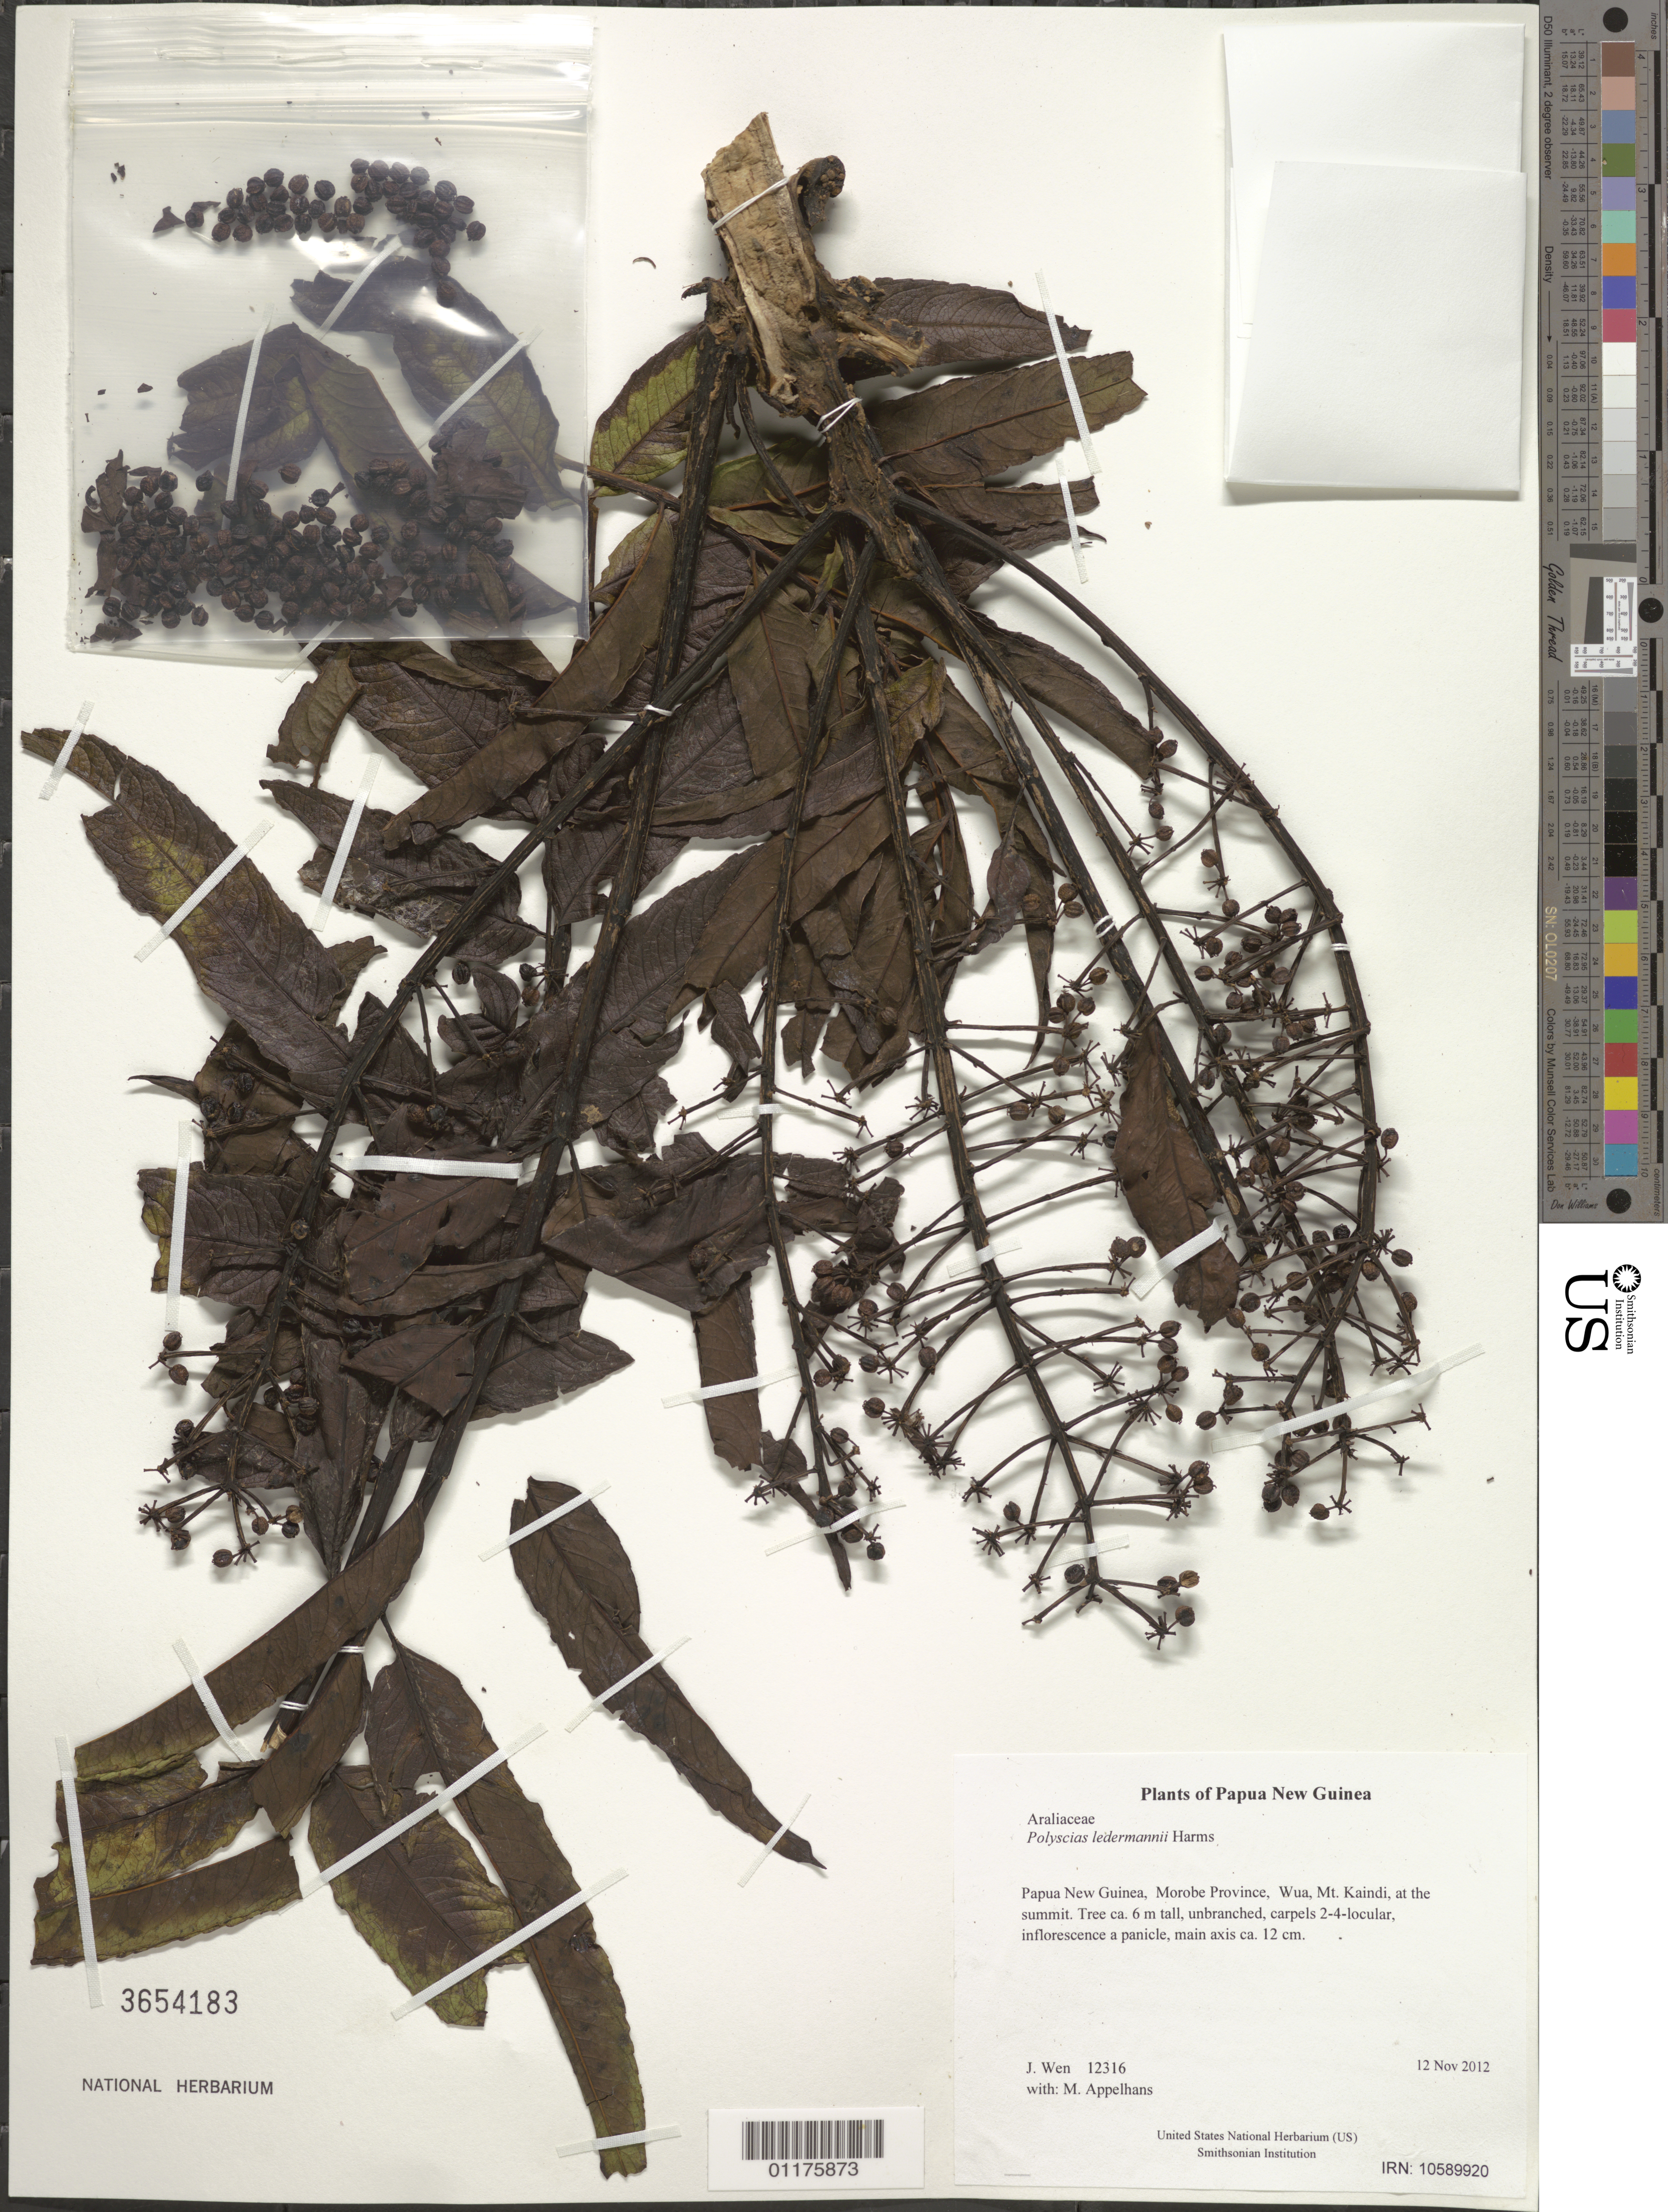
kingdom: Plantae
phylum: Tracheophyta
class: Magnoliopsida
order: Apiales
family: Araliaceae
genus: Polyscias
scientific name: Polyscias ledermannii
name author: Harms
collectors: M. Appelhans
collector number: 12316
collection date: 2012-11-12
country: Papua New Guinea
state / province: Morobe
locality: Wua, Mt. Kaindi, at the summit.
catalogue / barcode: US 3654183